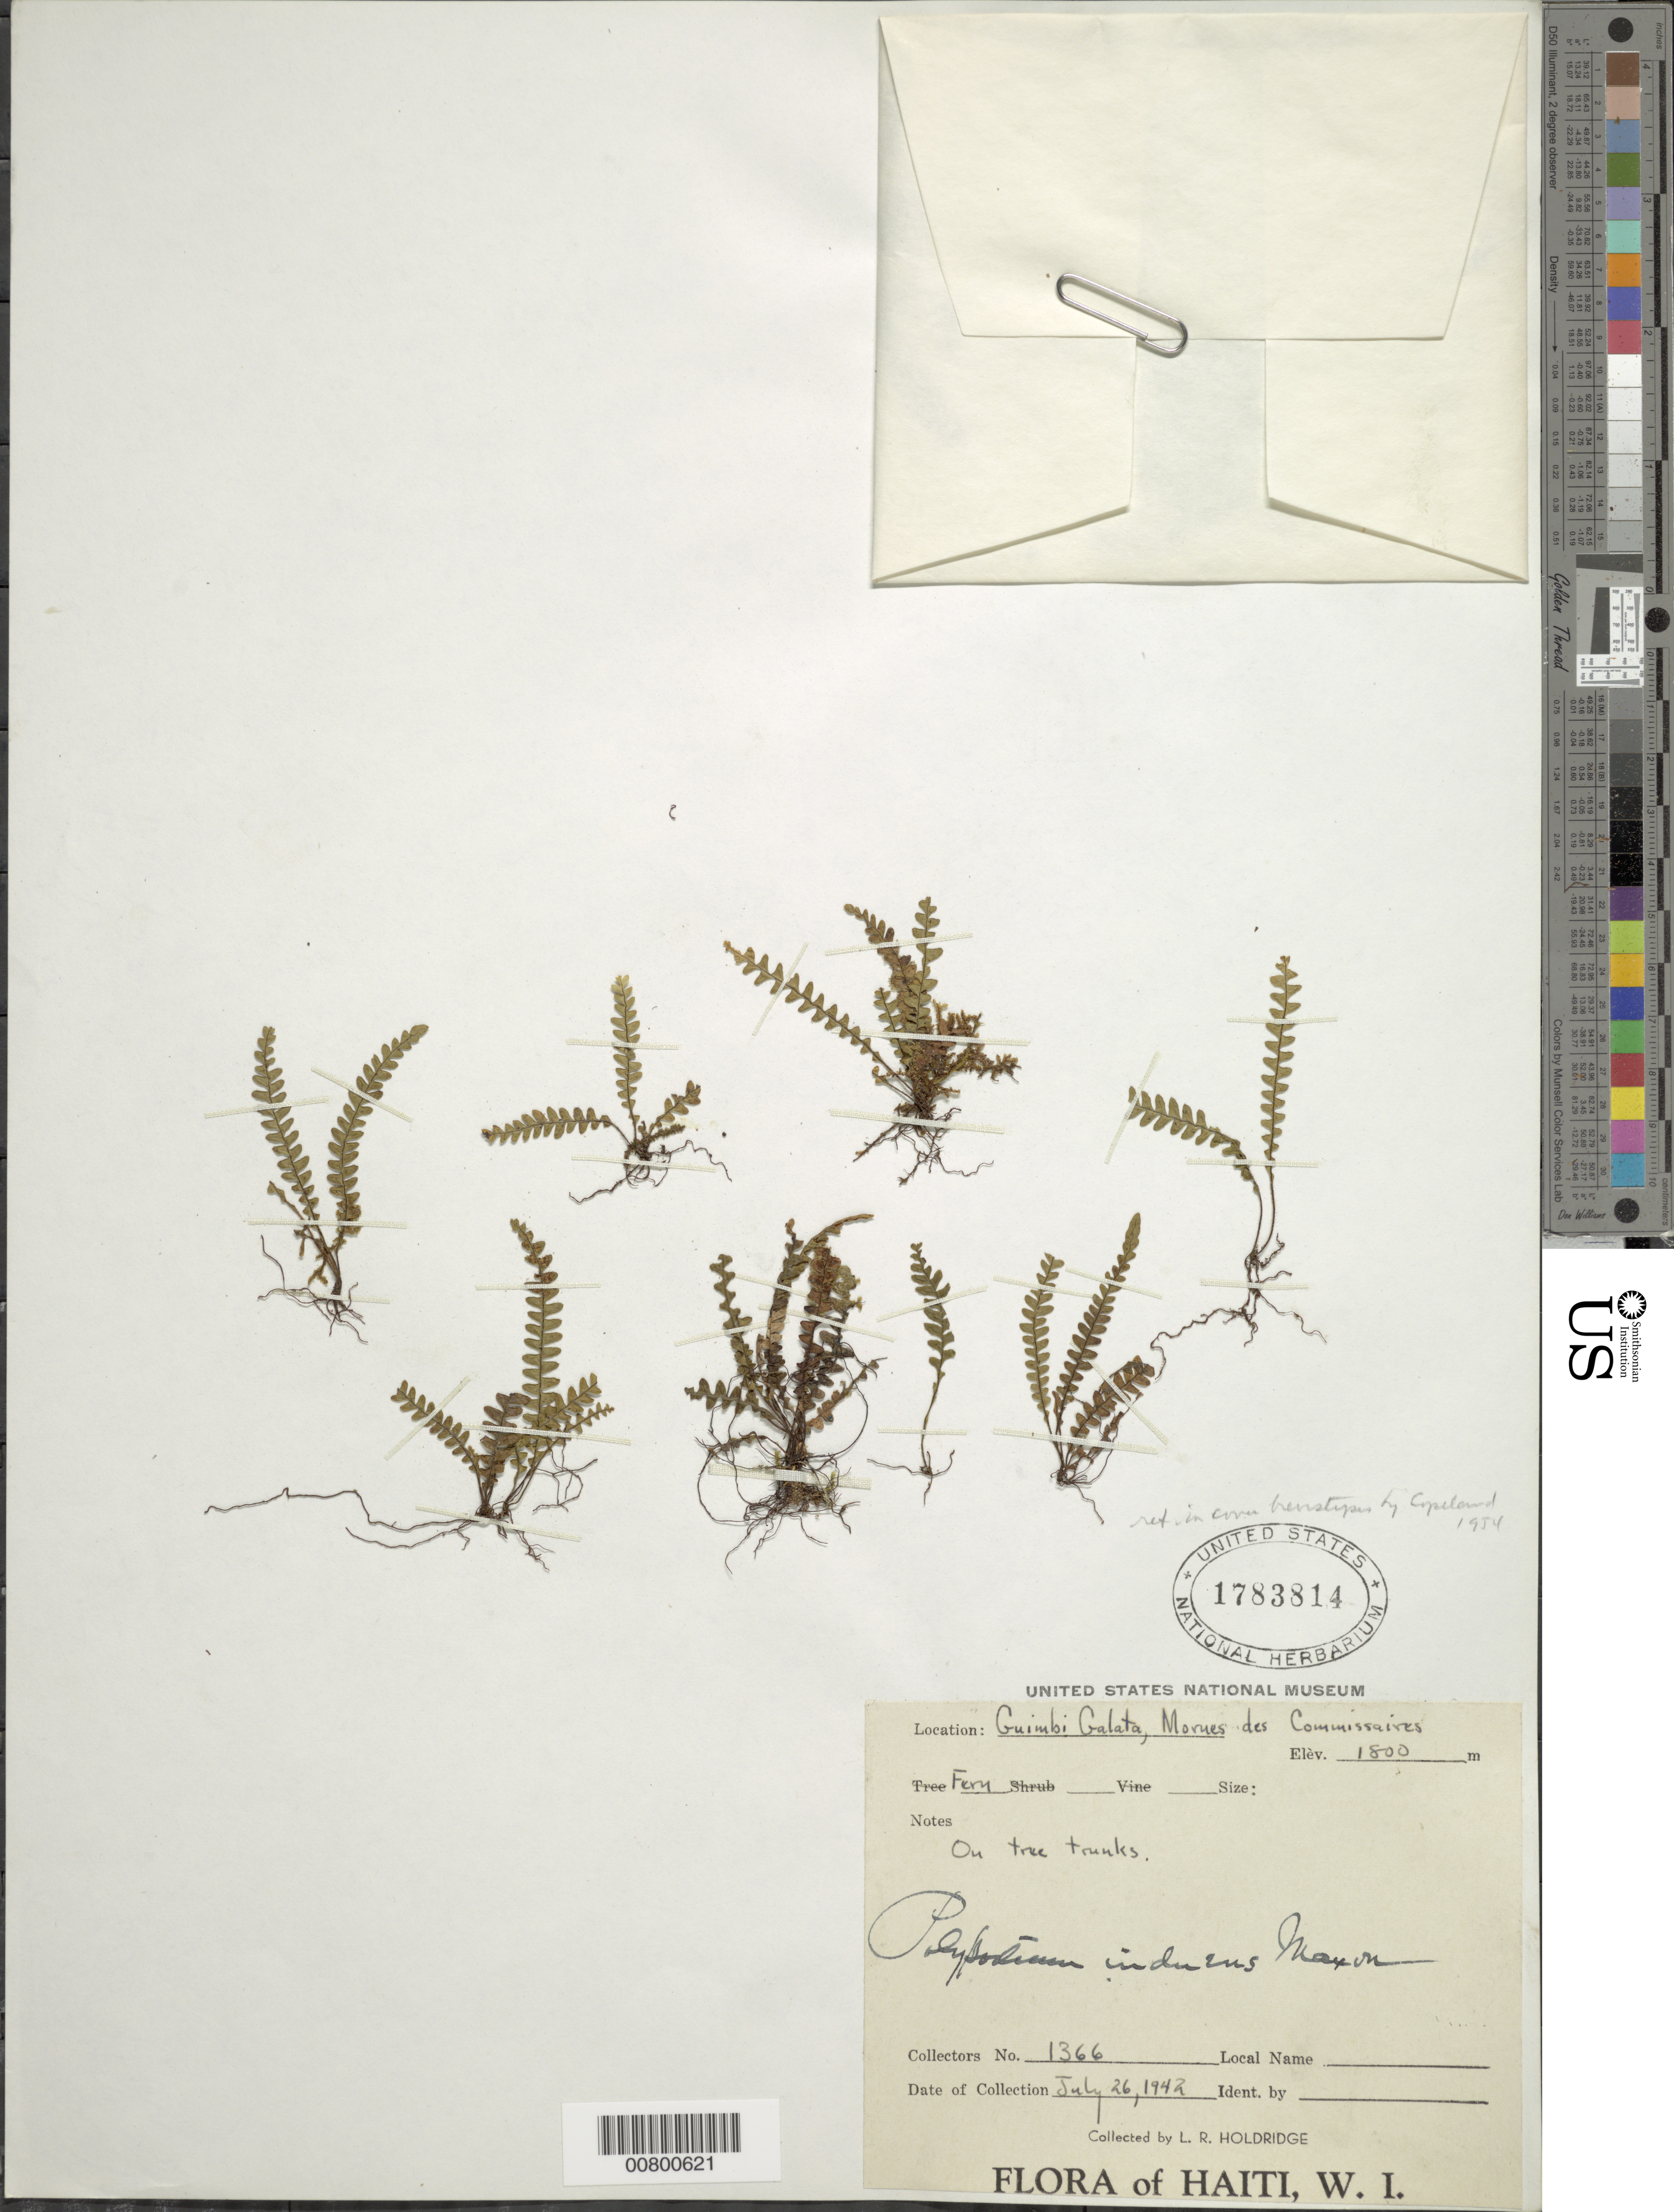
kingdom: Plantae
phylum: Tracheophyta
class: Polypodiopsida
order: Polypodiales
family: Polypodiaceae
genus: Lellingeria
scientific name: Lellingeria brevistipes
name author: (Mett. ex Kuhn) A.R. Sm. & R.C. Moran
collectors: L. Holdridge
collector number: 1366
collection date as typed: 26 Jul 1942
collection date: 1942-07-26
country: Haiti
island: Hispaniola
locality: Guimbi Galata, Mornes des Commissaires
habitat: On tree trunks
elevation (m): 1800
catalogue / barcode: US 1783814